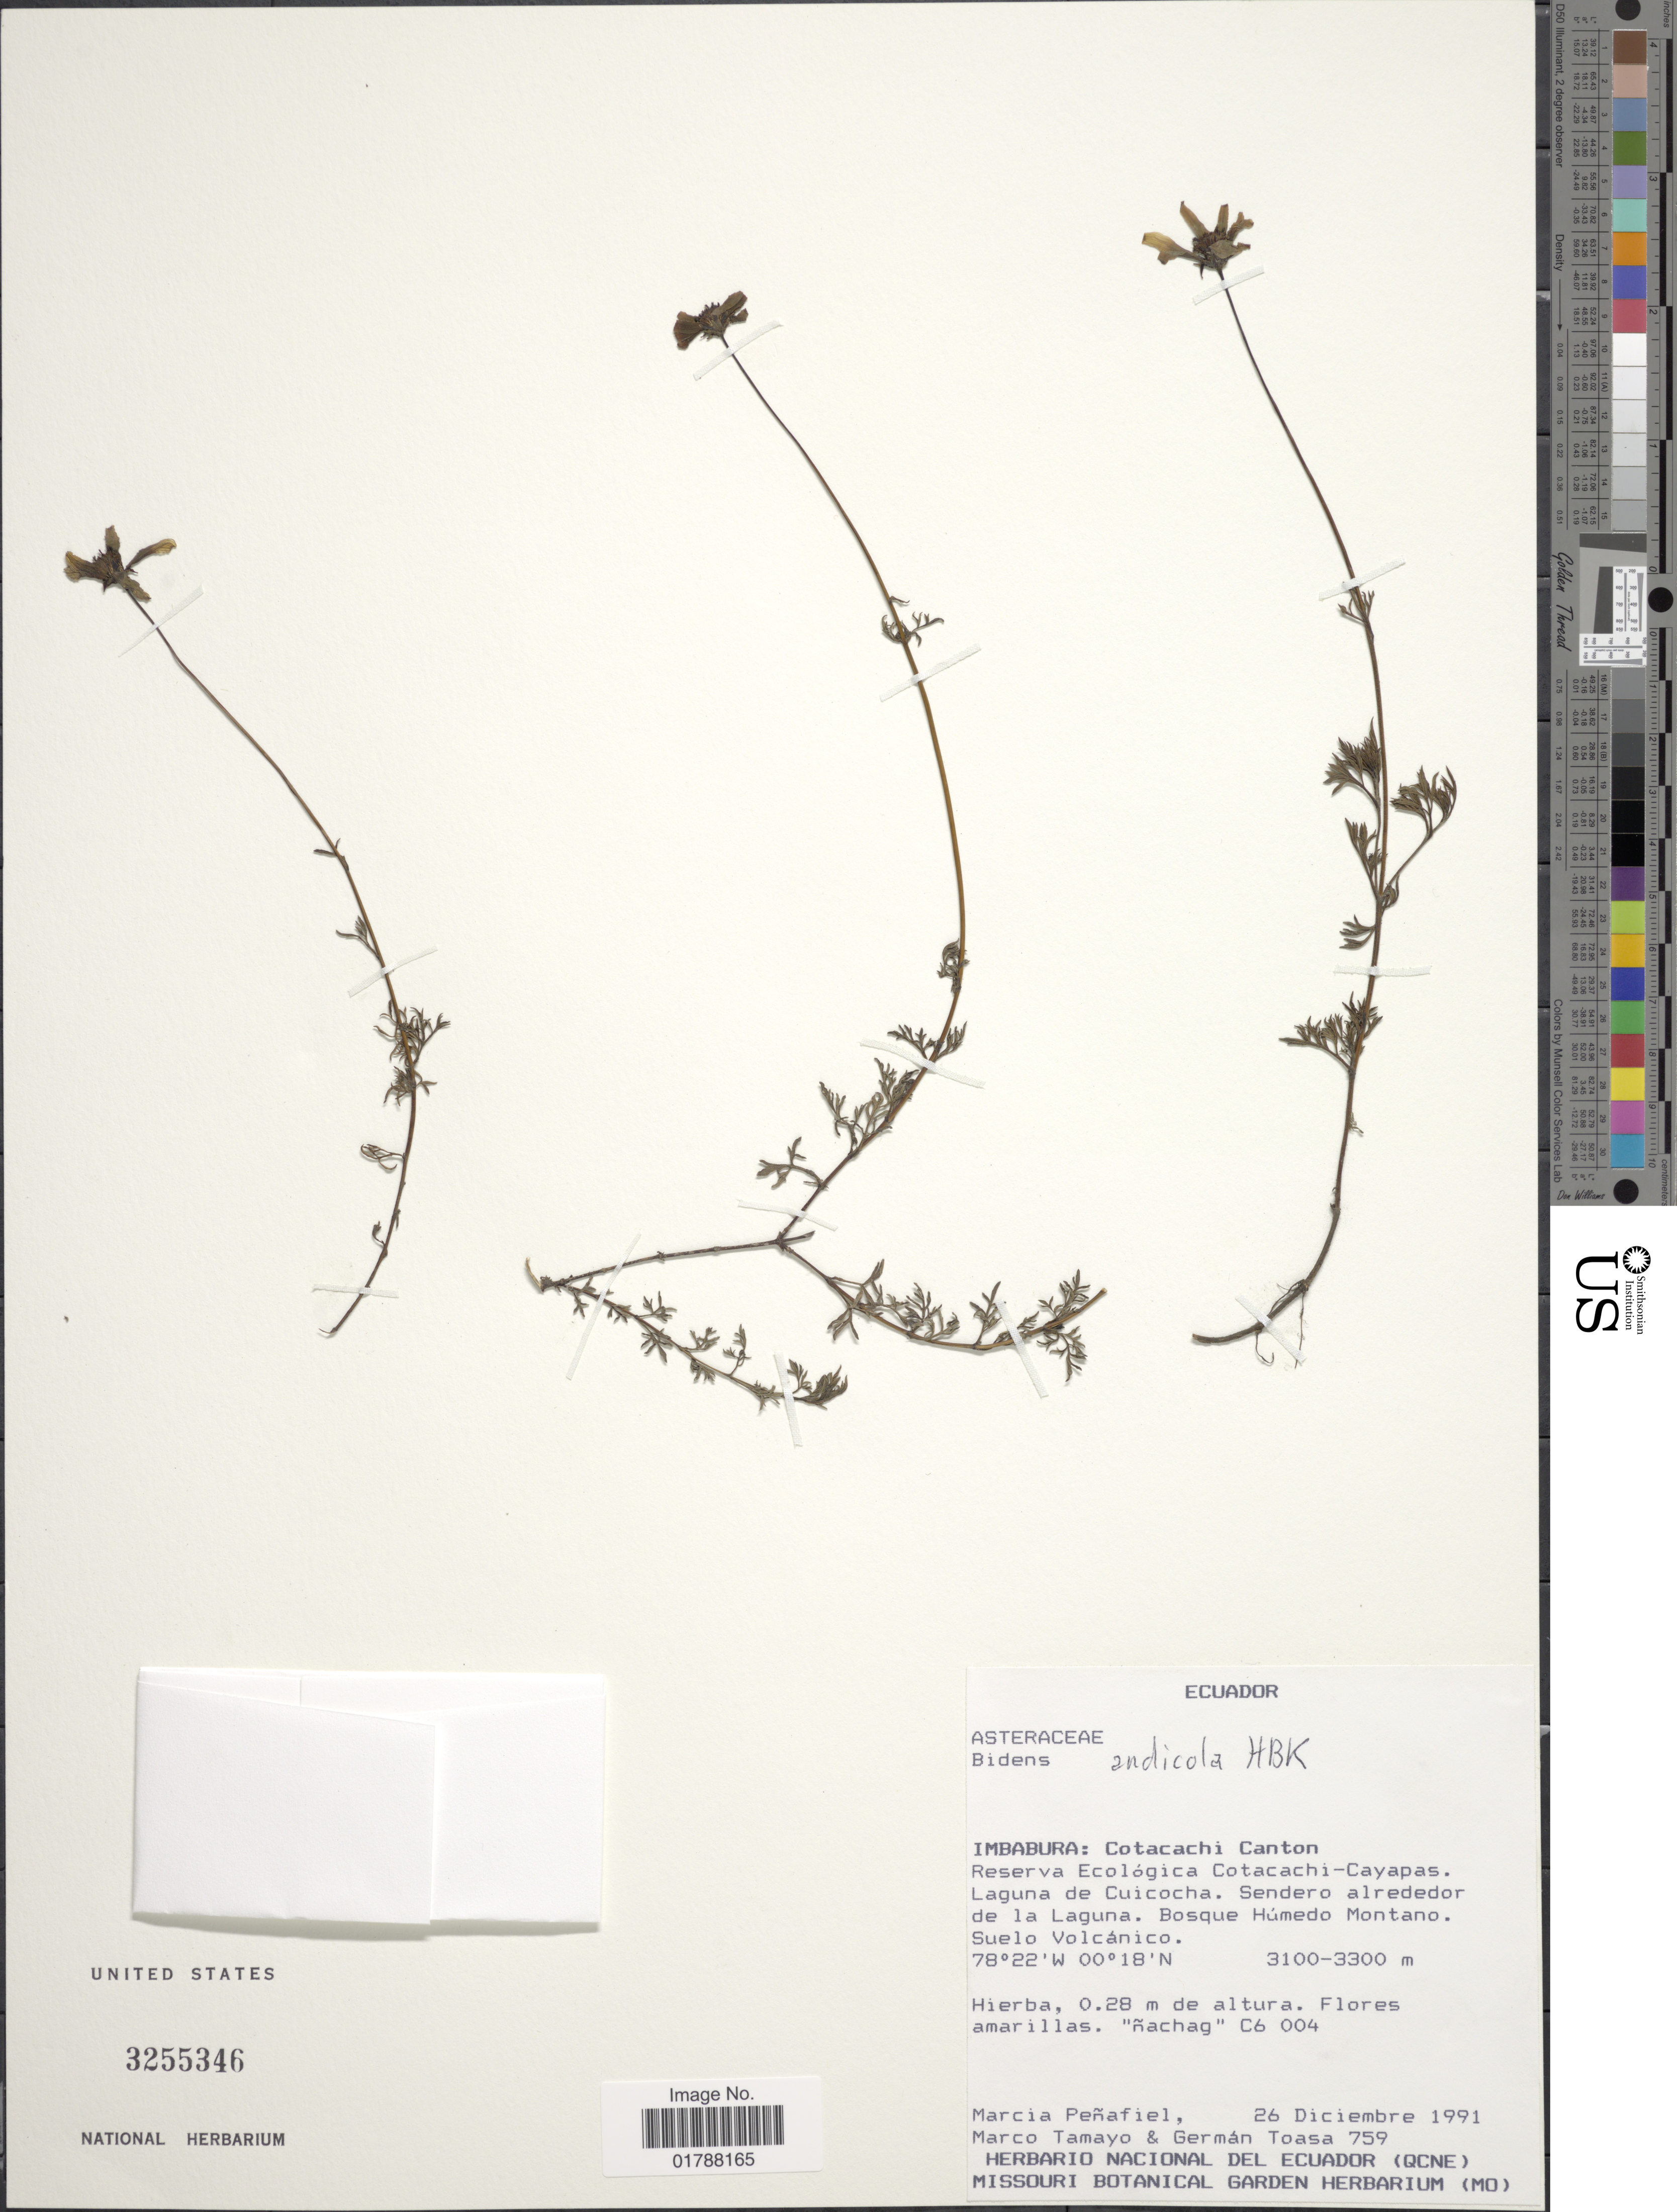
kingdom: Plantae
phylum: Tracheophyta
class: Magnoliopsida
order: Asterales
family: Asteraceae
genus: Bidens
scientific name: Bidens andicola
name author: Kunth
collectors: M. Penafiel, M. Tamayo & G. Toasa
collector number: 759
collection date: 1991-12-26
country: Ecuador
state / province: Imbabura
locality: Imbabura: Cotacachi Canton, Reserva Ecologica Cotacachi-Cayapas, Laguna de Cuicocha, Sendero alrededor de la Laguna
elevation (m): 3100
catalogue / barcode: US 3255346